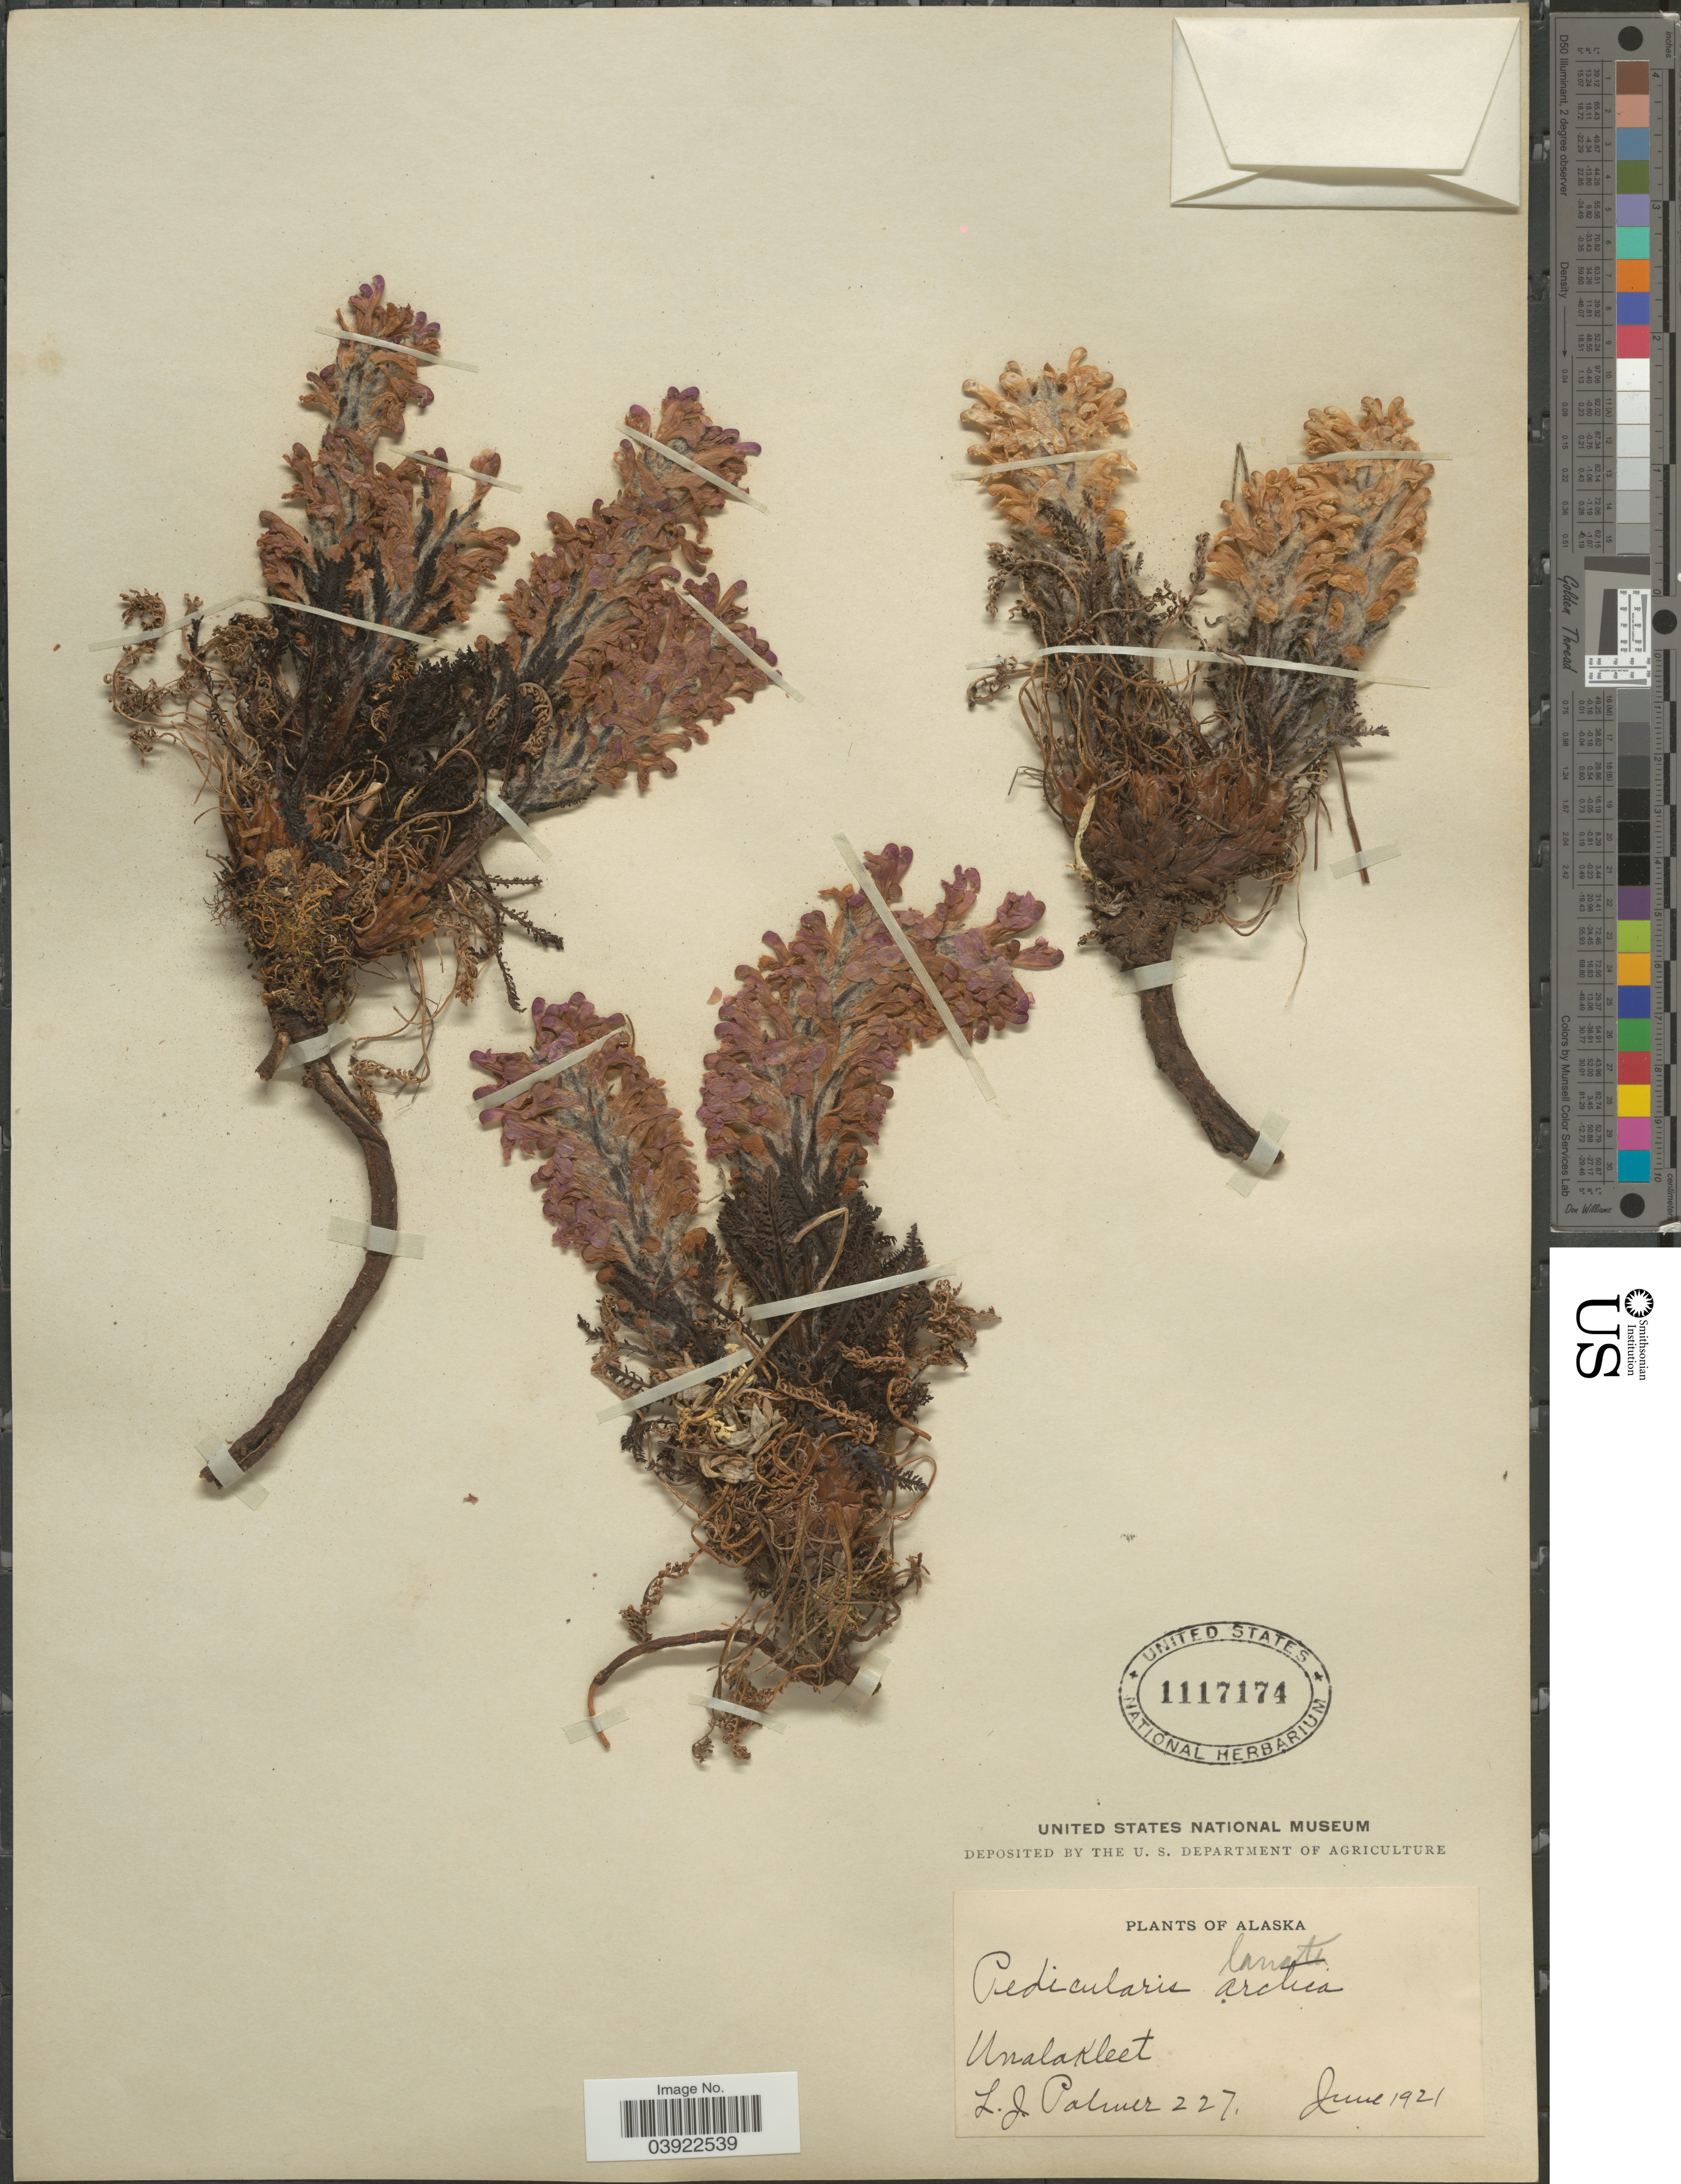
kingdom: Plantae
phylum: Tracheophyta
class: Magnoliopsida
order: Lamiales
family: Orobanchaceae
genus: Pedicularis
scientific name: Pedicularis lanata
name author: Willd. ex Cham. & Schltdl.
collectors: L. J. Palmer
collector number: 227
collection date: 1921-06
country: United States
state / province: Alaska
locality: Unalakleet.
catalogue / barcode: US 1117174